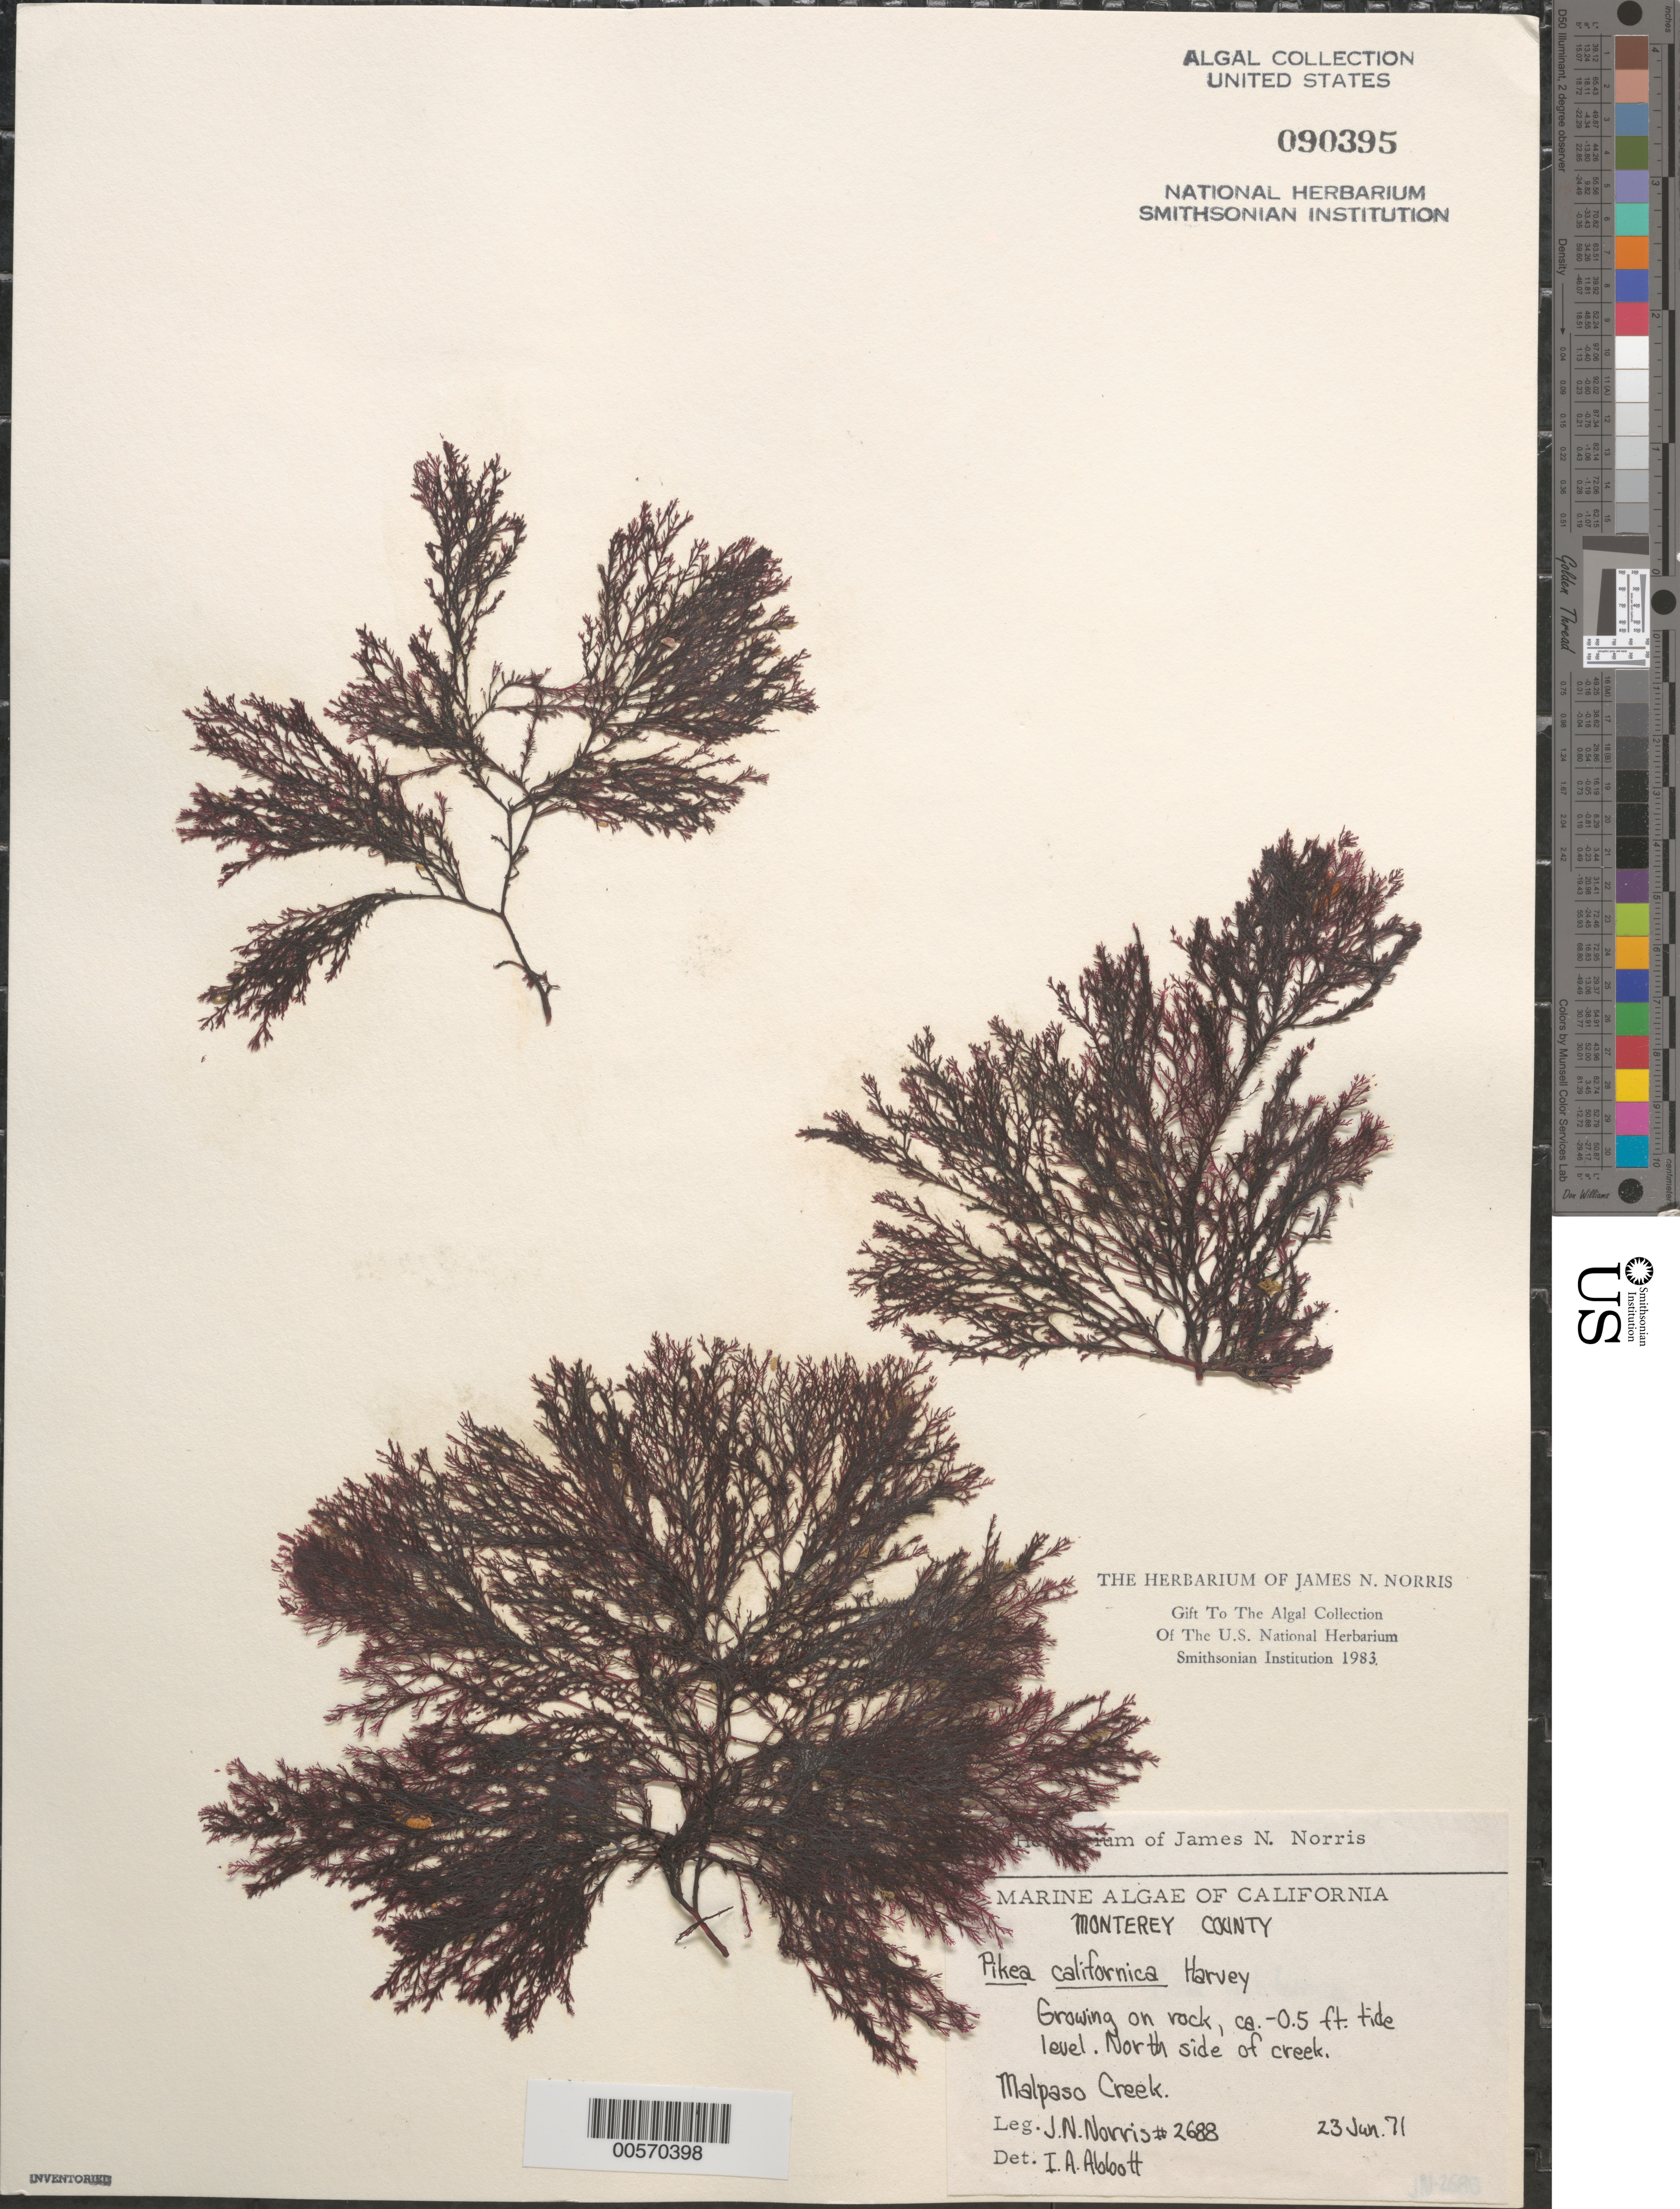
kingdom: Plantae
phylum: Rhodophyta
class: Florideophyceae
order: Gigartinales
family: Dumontiaceae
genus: Pikea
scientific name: Pikea californica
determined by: Abbott, Isabella A.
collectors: J. N. Norris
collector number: JN-2688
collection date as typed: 23 Jun 1971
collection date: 1971-06-23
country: United States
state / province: California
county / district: Monterey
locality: Malpaso Creek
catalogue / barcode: US 90395